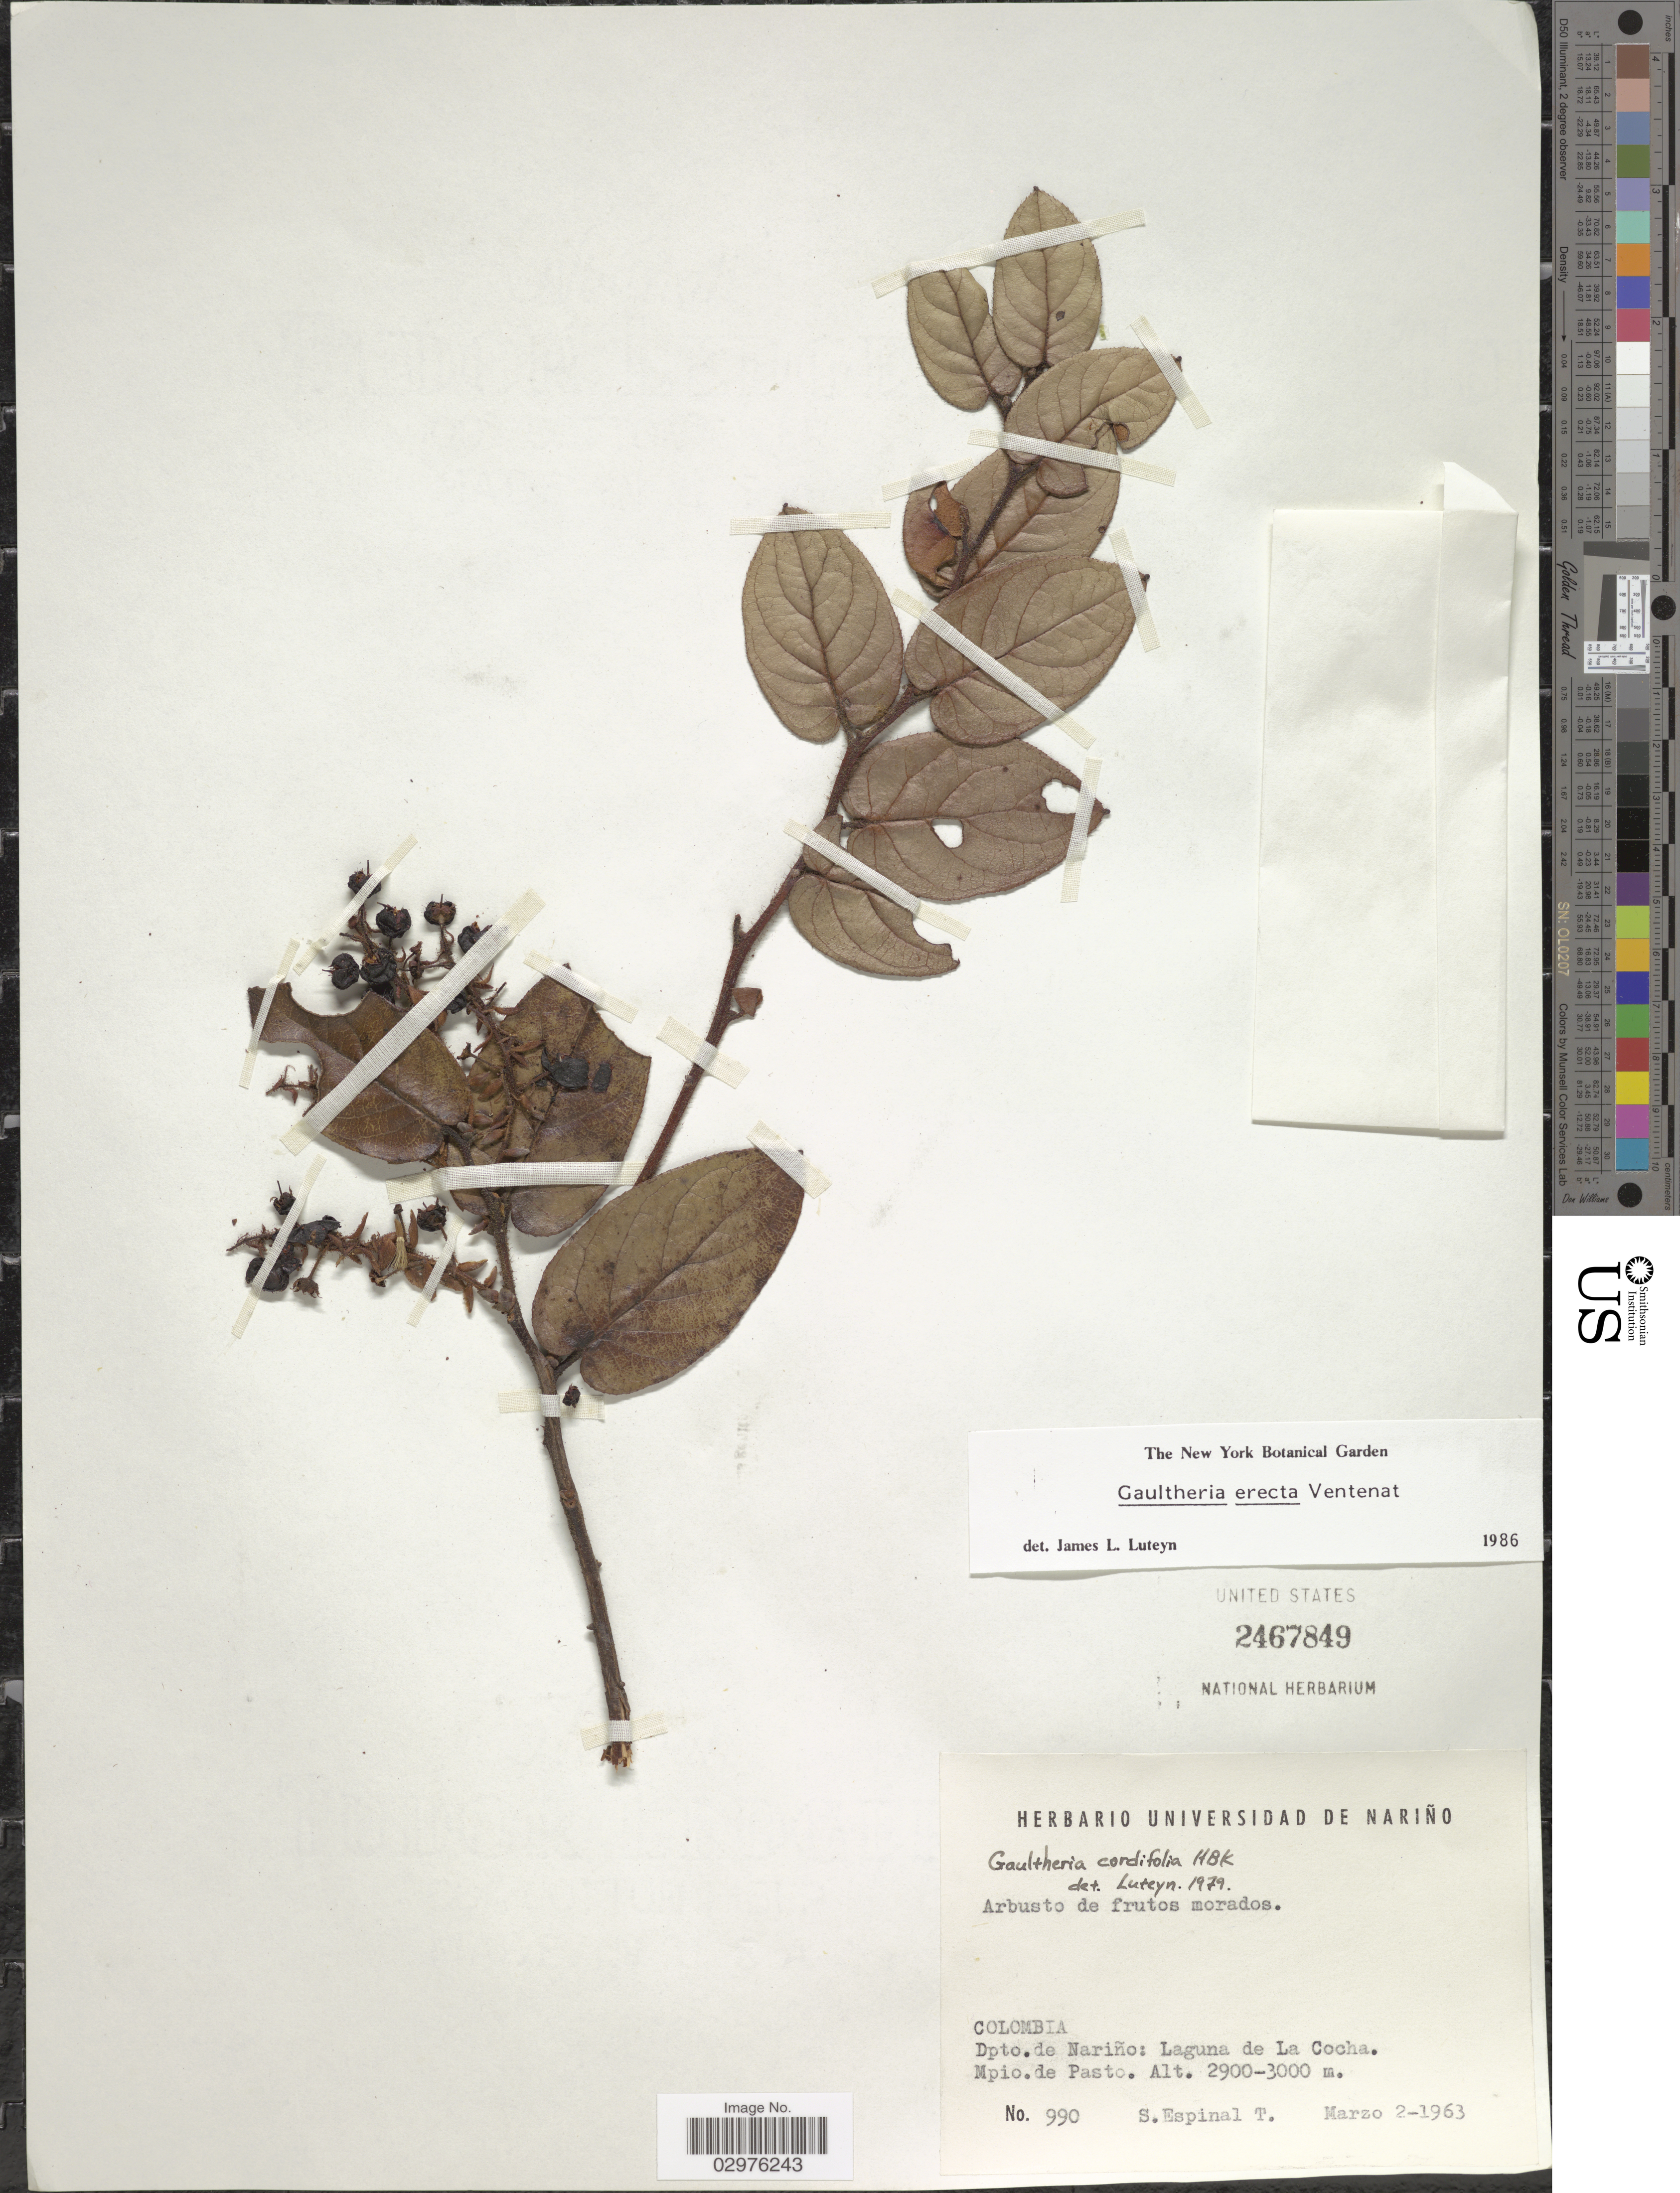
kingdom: Plantae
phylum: Tracheophyta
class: Magnoliopsida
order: Ericales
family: Ericaceae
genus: Gaultheria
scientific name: Gaultheria erecta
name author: Vent.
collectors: S. Espinal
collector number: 990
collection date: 1963-03-02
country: Colombia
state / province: Nariño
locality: Dpto. de Nariño: Laguna de La Cocha. Mpio. de Pasto.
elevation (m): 2900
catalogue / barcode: US 2467849